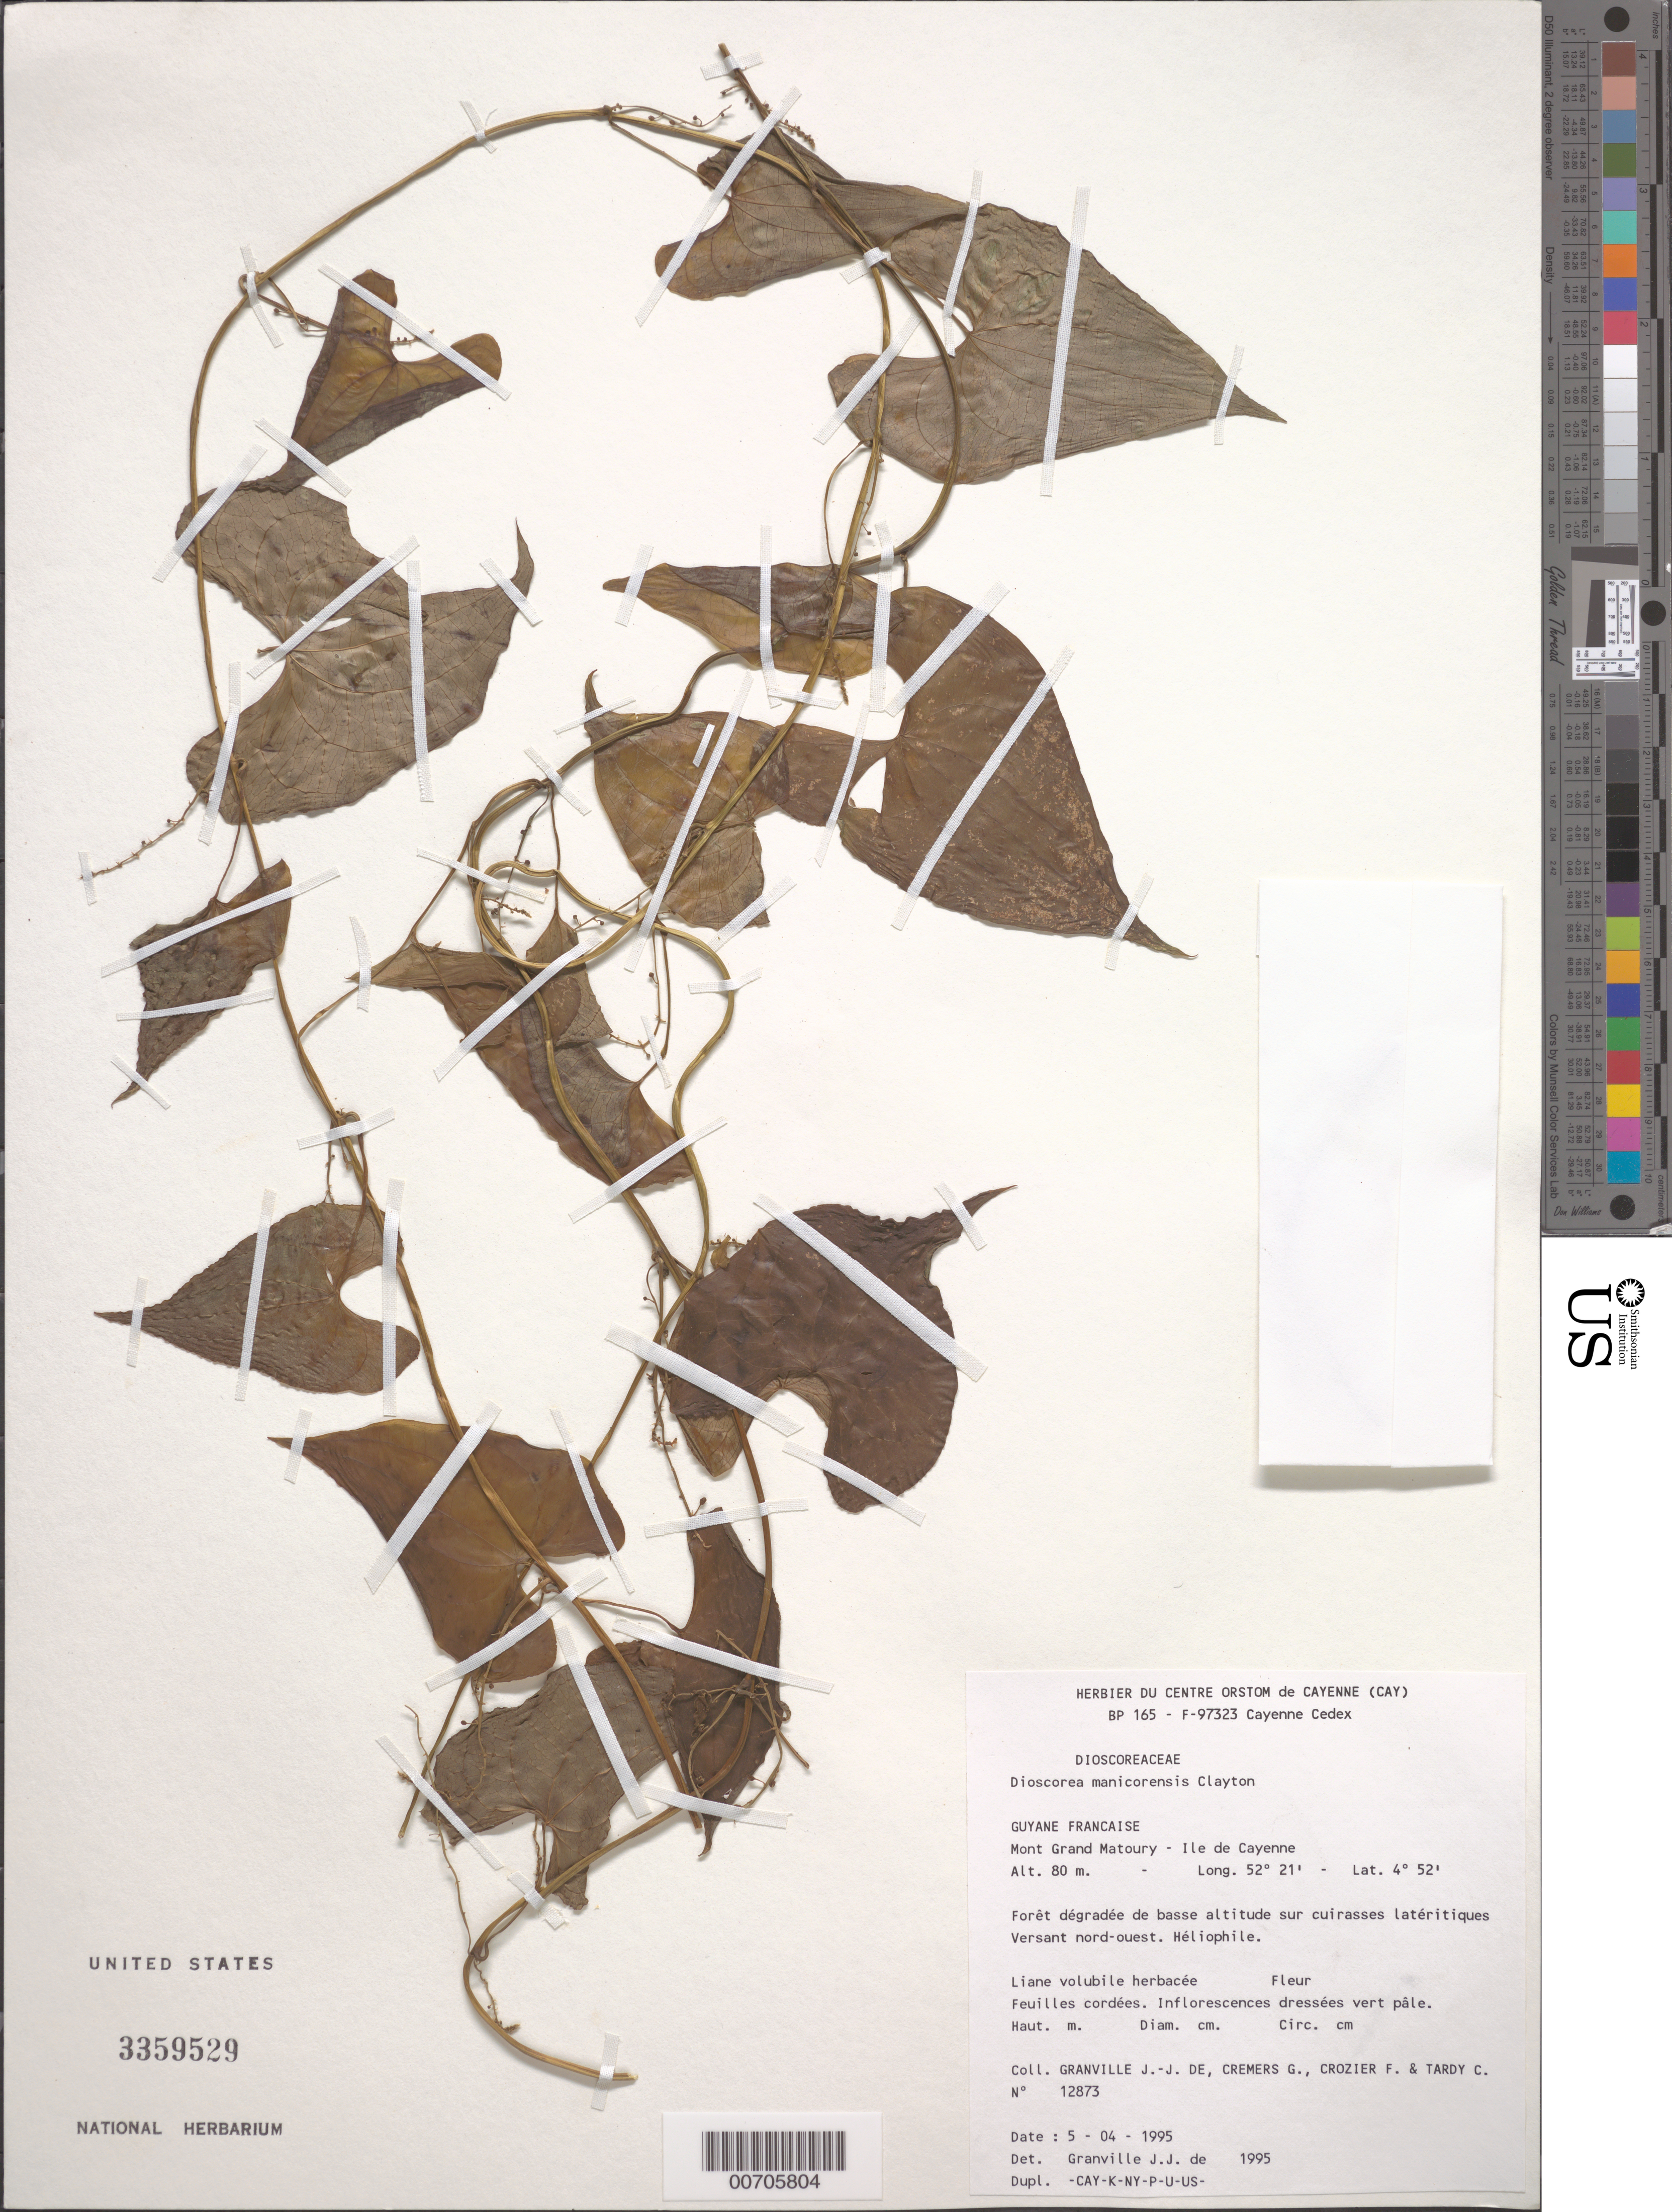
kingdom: Plantae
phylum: Tracheophyta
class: Liliopsida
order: Dioscoreales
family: Dioscoreaceae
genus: Dioscorea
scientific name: Dioscorea lanosa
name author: Gleason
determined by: Granville, J. J. de, (CAY), Institut de Recherche pour le Developpement (IRD) (FRENCH GUIANA)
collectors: J.-J. de Granville, G. Cremers, F. Crozier & C. Tardy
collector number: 12873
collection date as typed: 5-Apr-95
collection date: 1995-04-05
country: French Guiana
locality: Mont Grand Matoury, Ile de Cayenne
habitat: Forêt degradée de basse altitude sur cuirasses latéritiques, versant nord-ouest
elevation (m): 80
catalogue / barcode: US 3359529